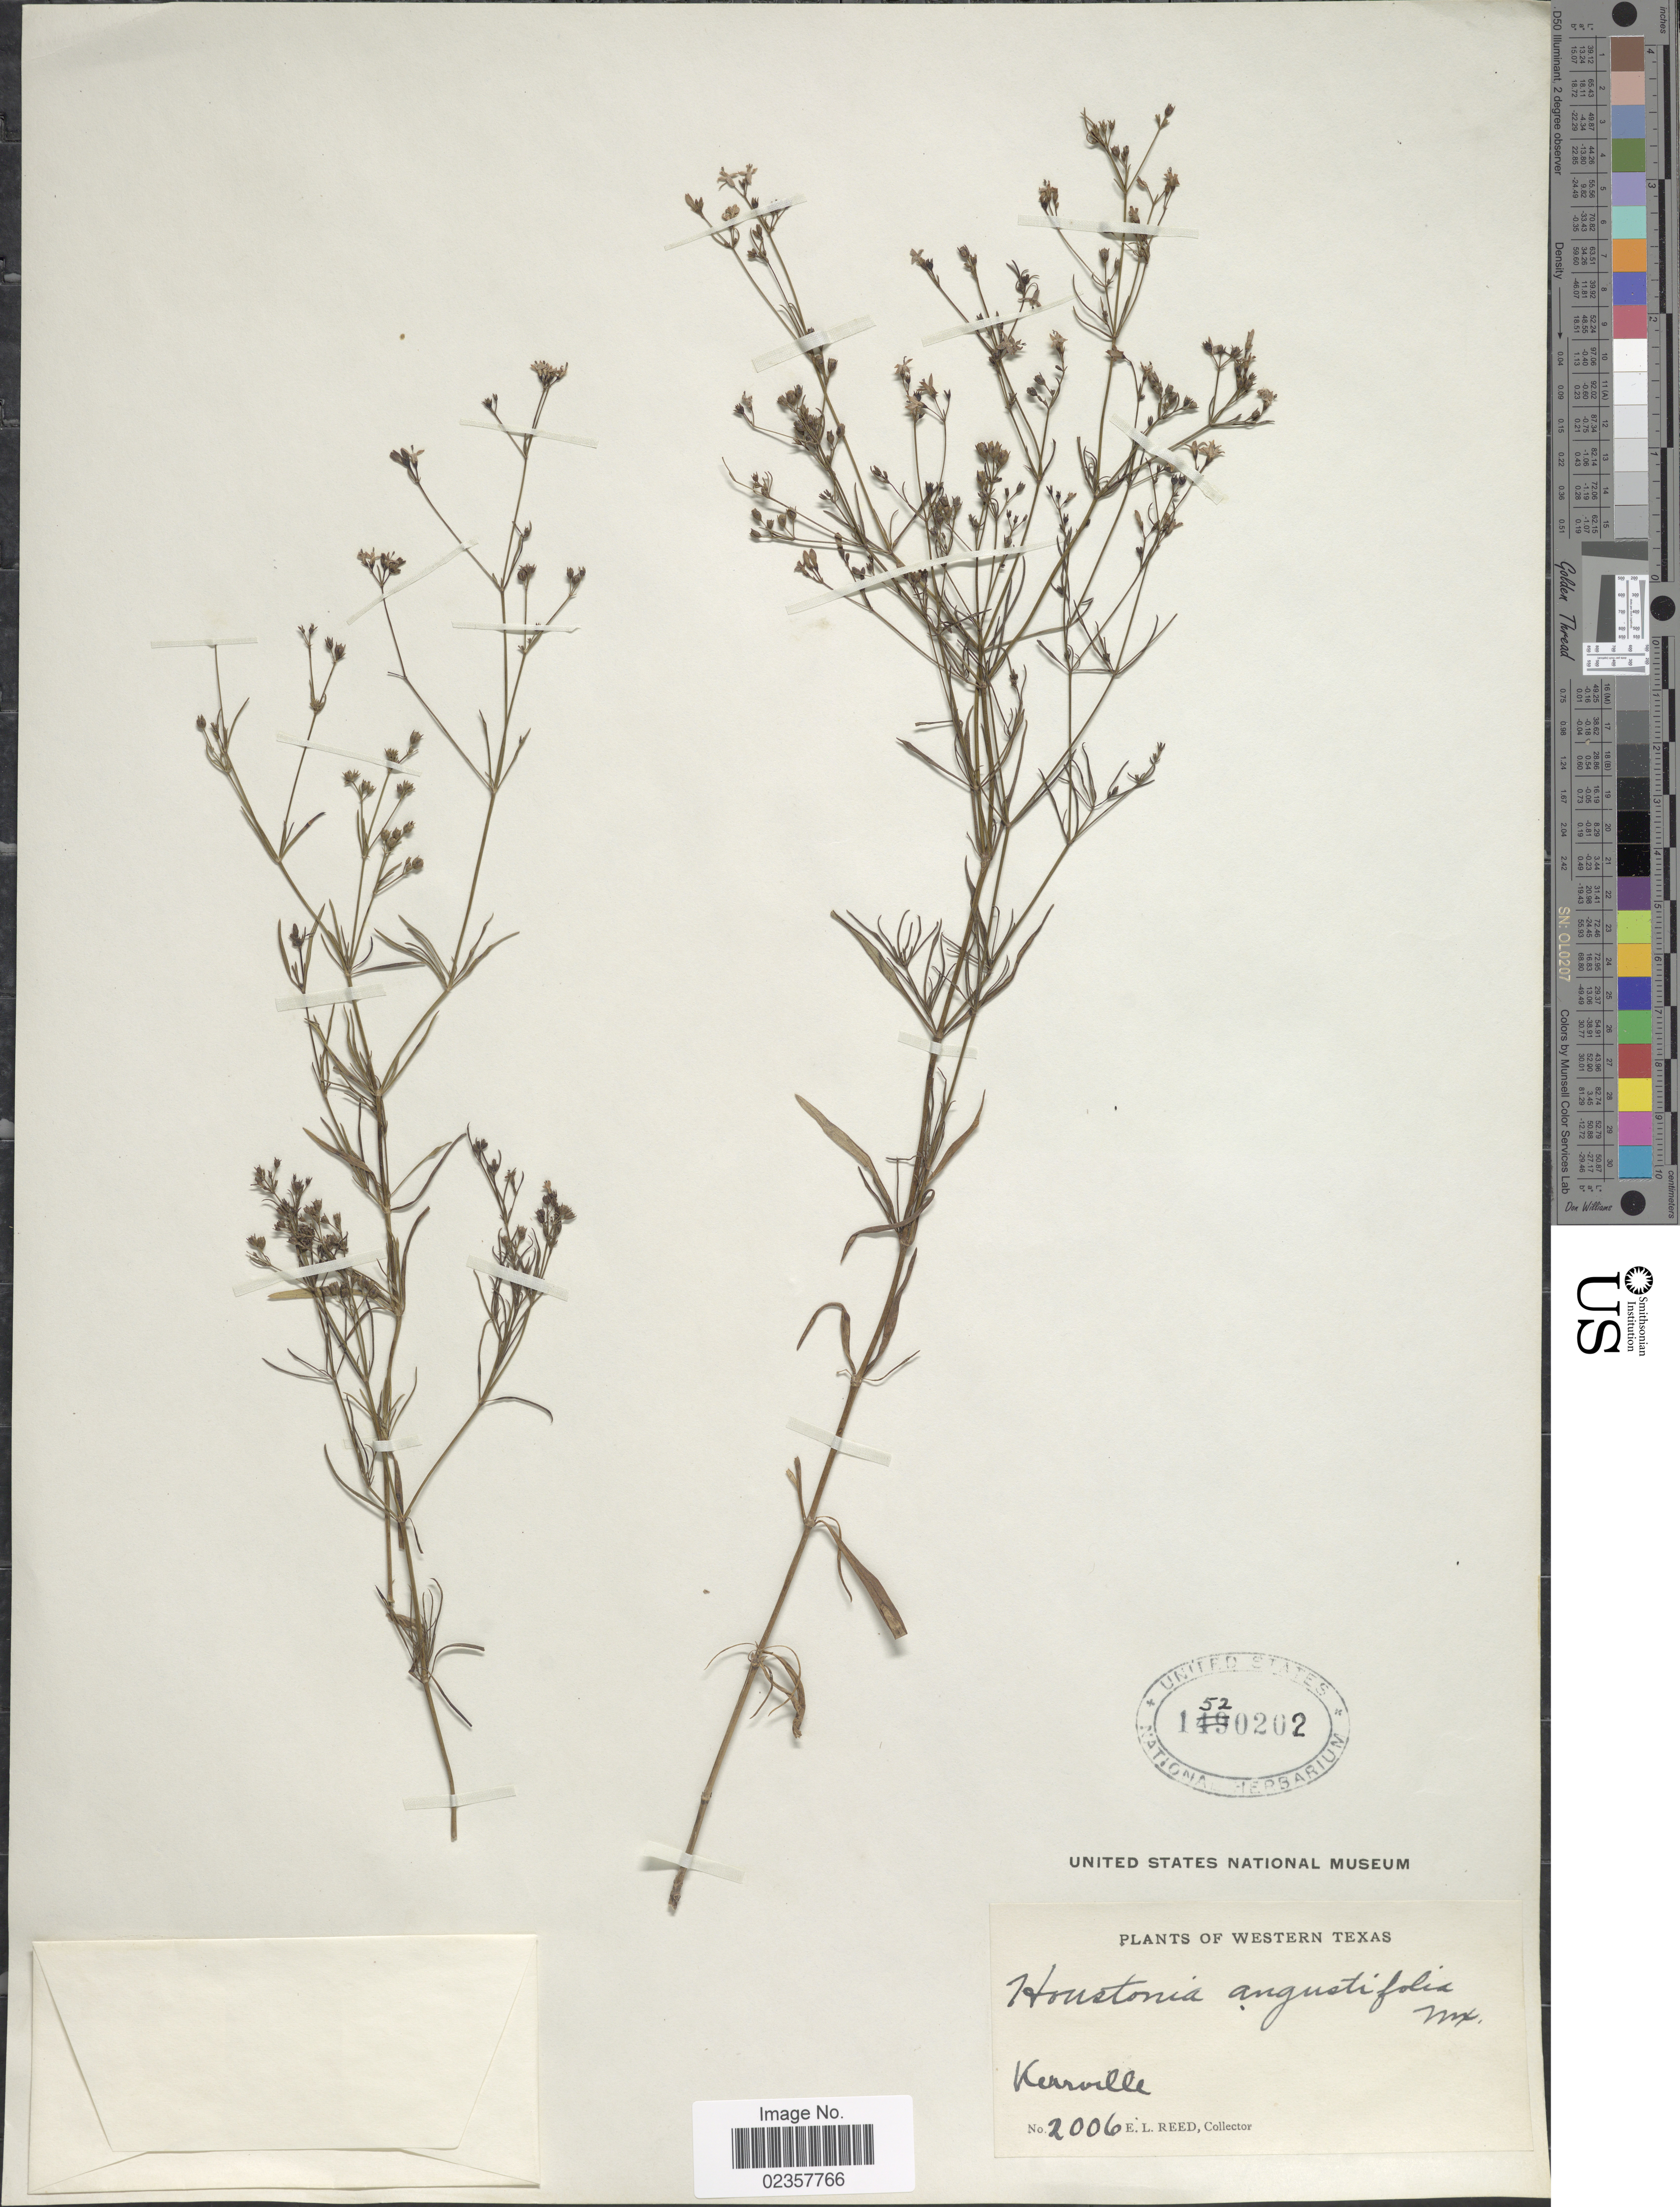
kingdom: Plantae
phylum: Tracheophyta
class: Magnoliopsida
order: Gentianales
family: Rubiaceae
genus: Houstonia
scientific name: Houstonia nigricans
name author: (Lam.) Fernald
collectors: E. Reed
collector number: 2006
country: United States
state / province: Texas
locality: Western Texas, Kernville,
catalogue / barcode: US 1520202